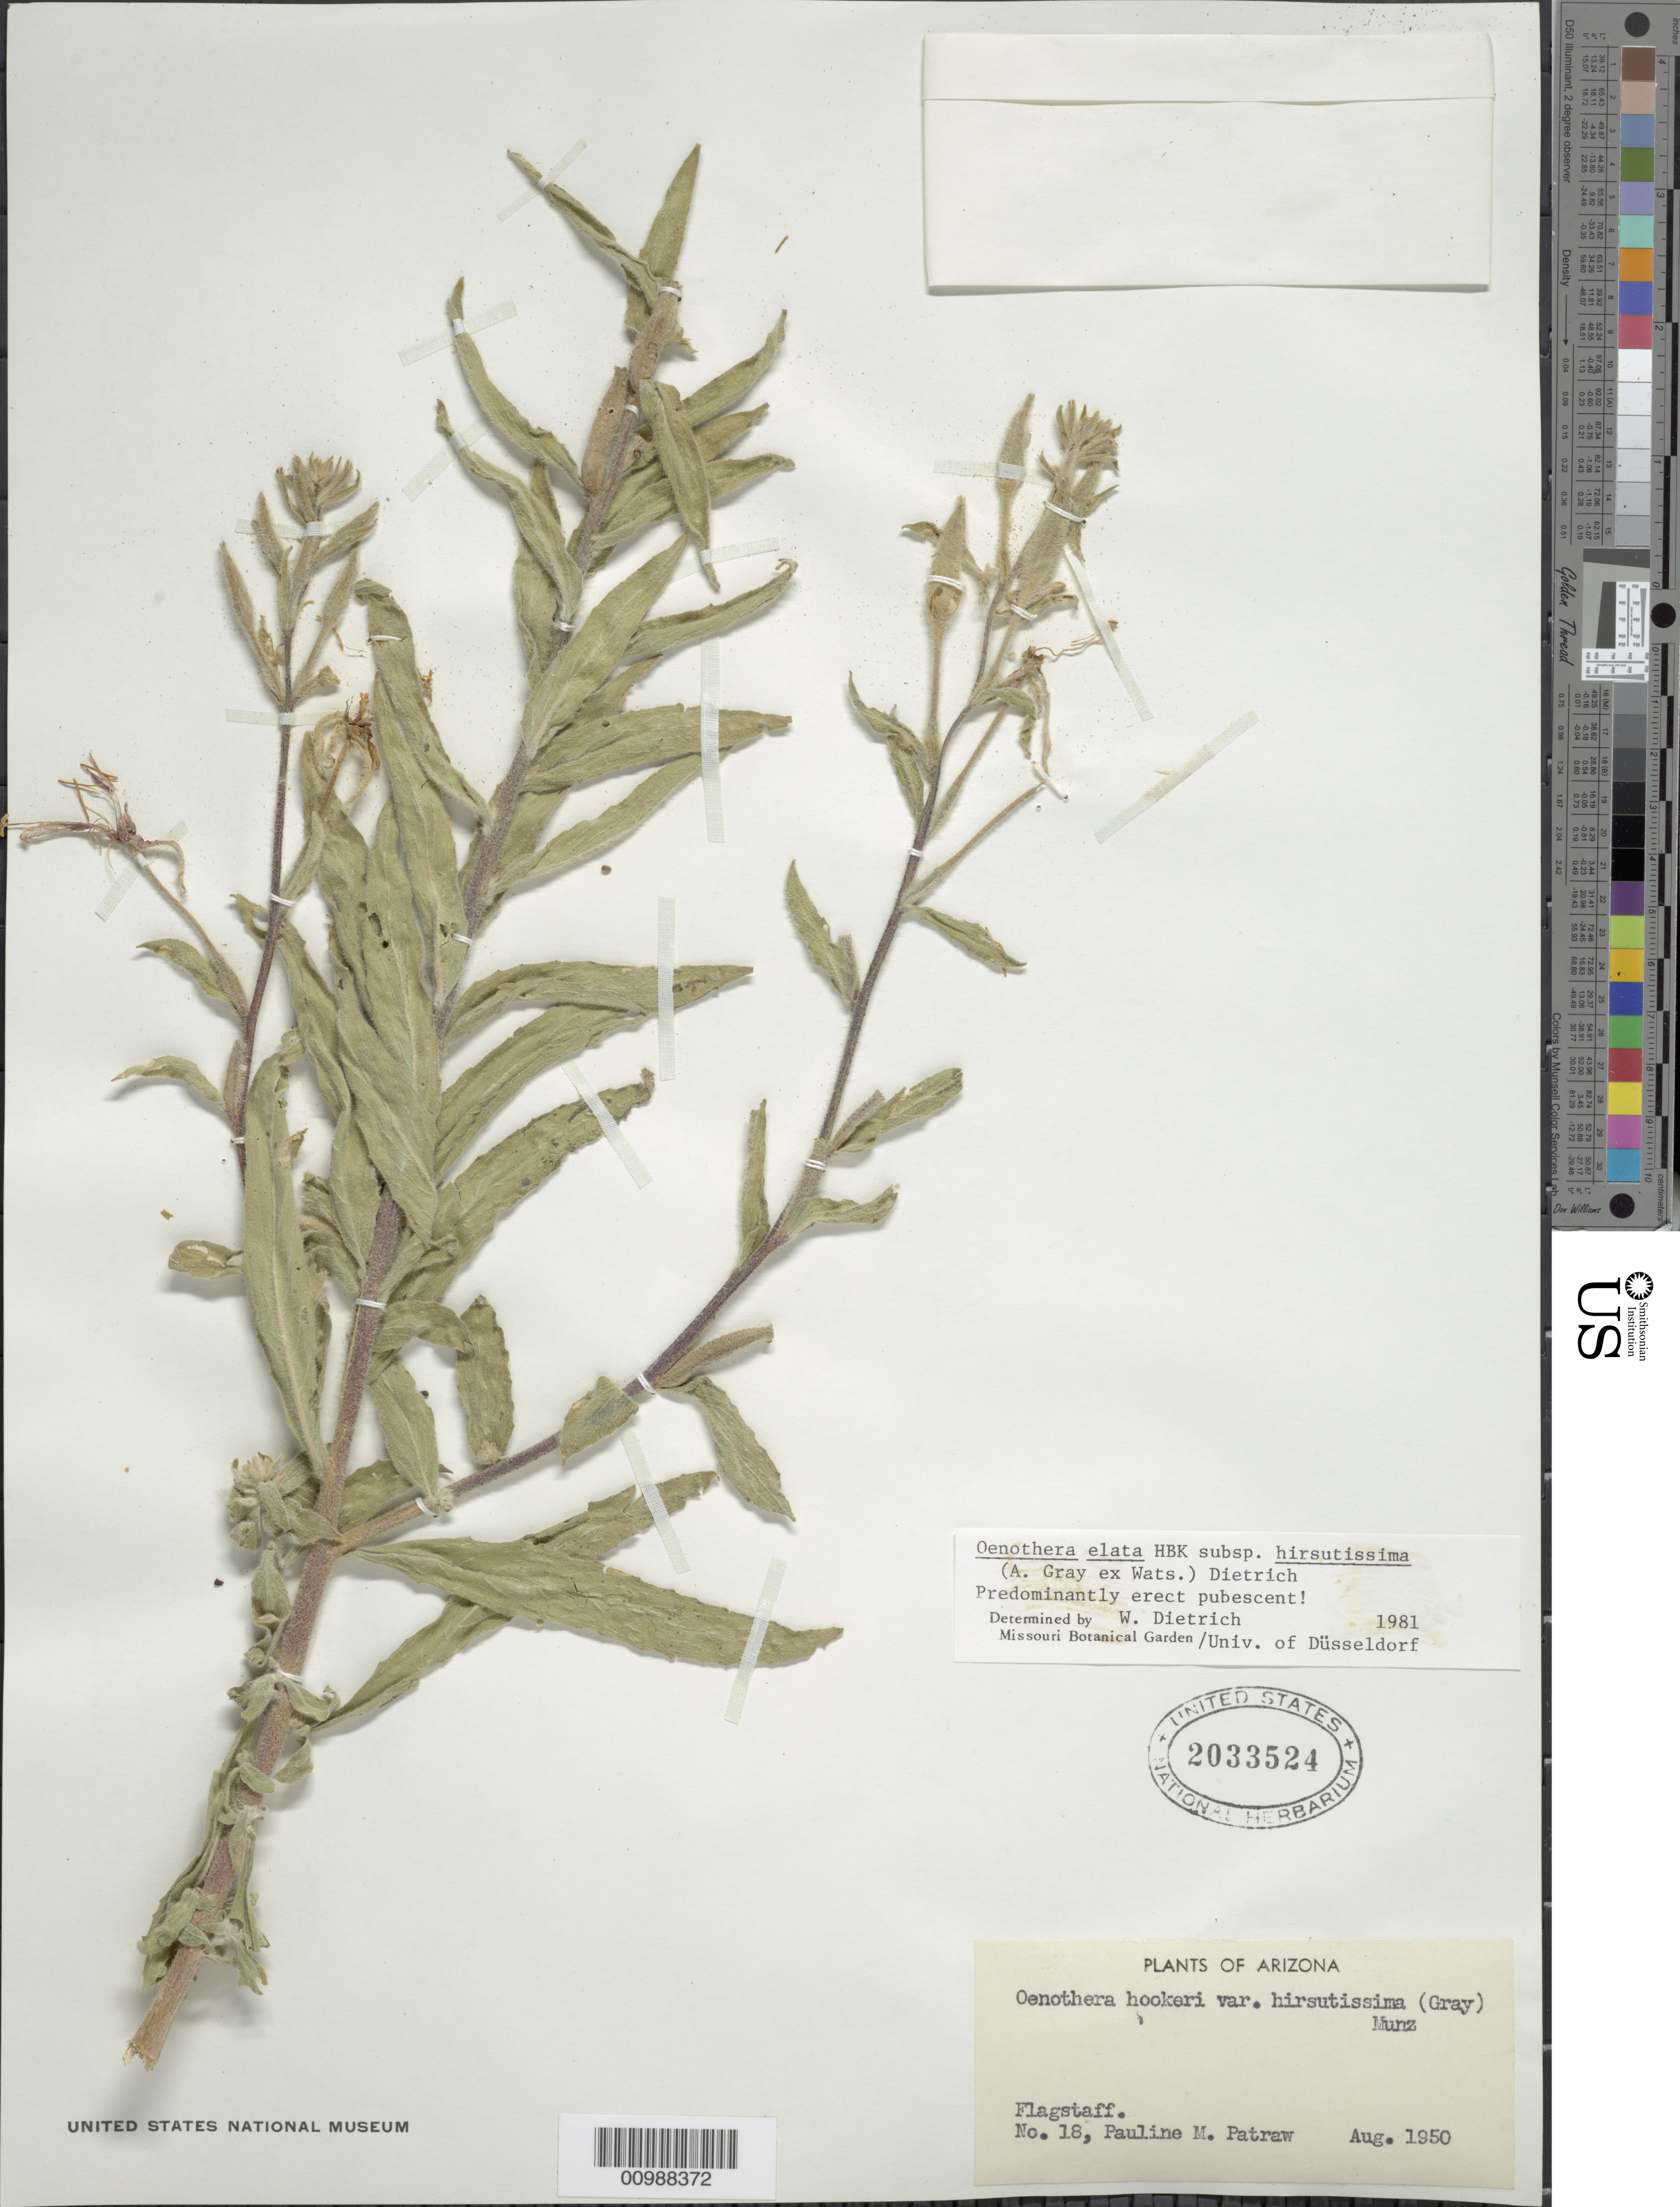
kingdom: Plantae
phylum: Tracheophyta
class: Magnoliopsida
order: Myrtales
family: Onagraceae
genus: Oenothera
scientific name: Oenothera elata subsp. hirsutissima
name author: (A. Gray ex S. Watson) W. Dietr.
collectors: P. Patraw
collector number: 18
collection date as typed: Aug 1950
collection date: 1950-08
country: United States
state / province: Arizona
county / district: Coconino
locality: Flagstaff.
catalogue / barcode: US 2033524